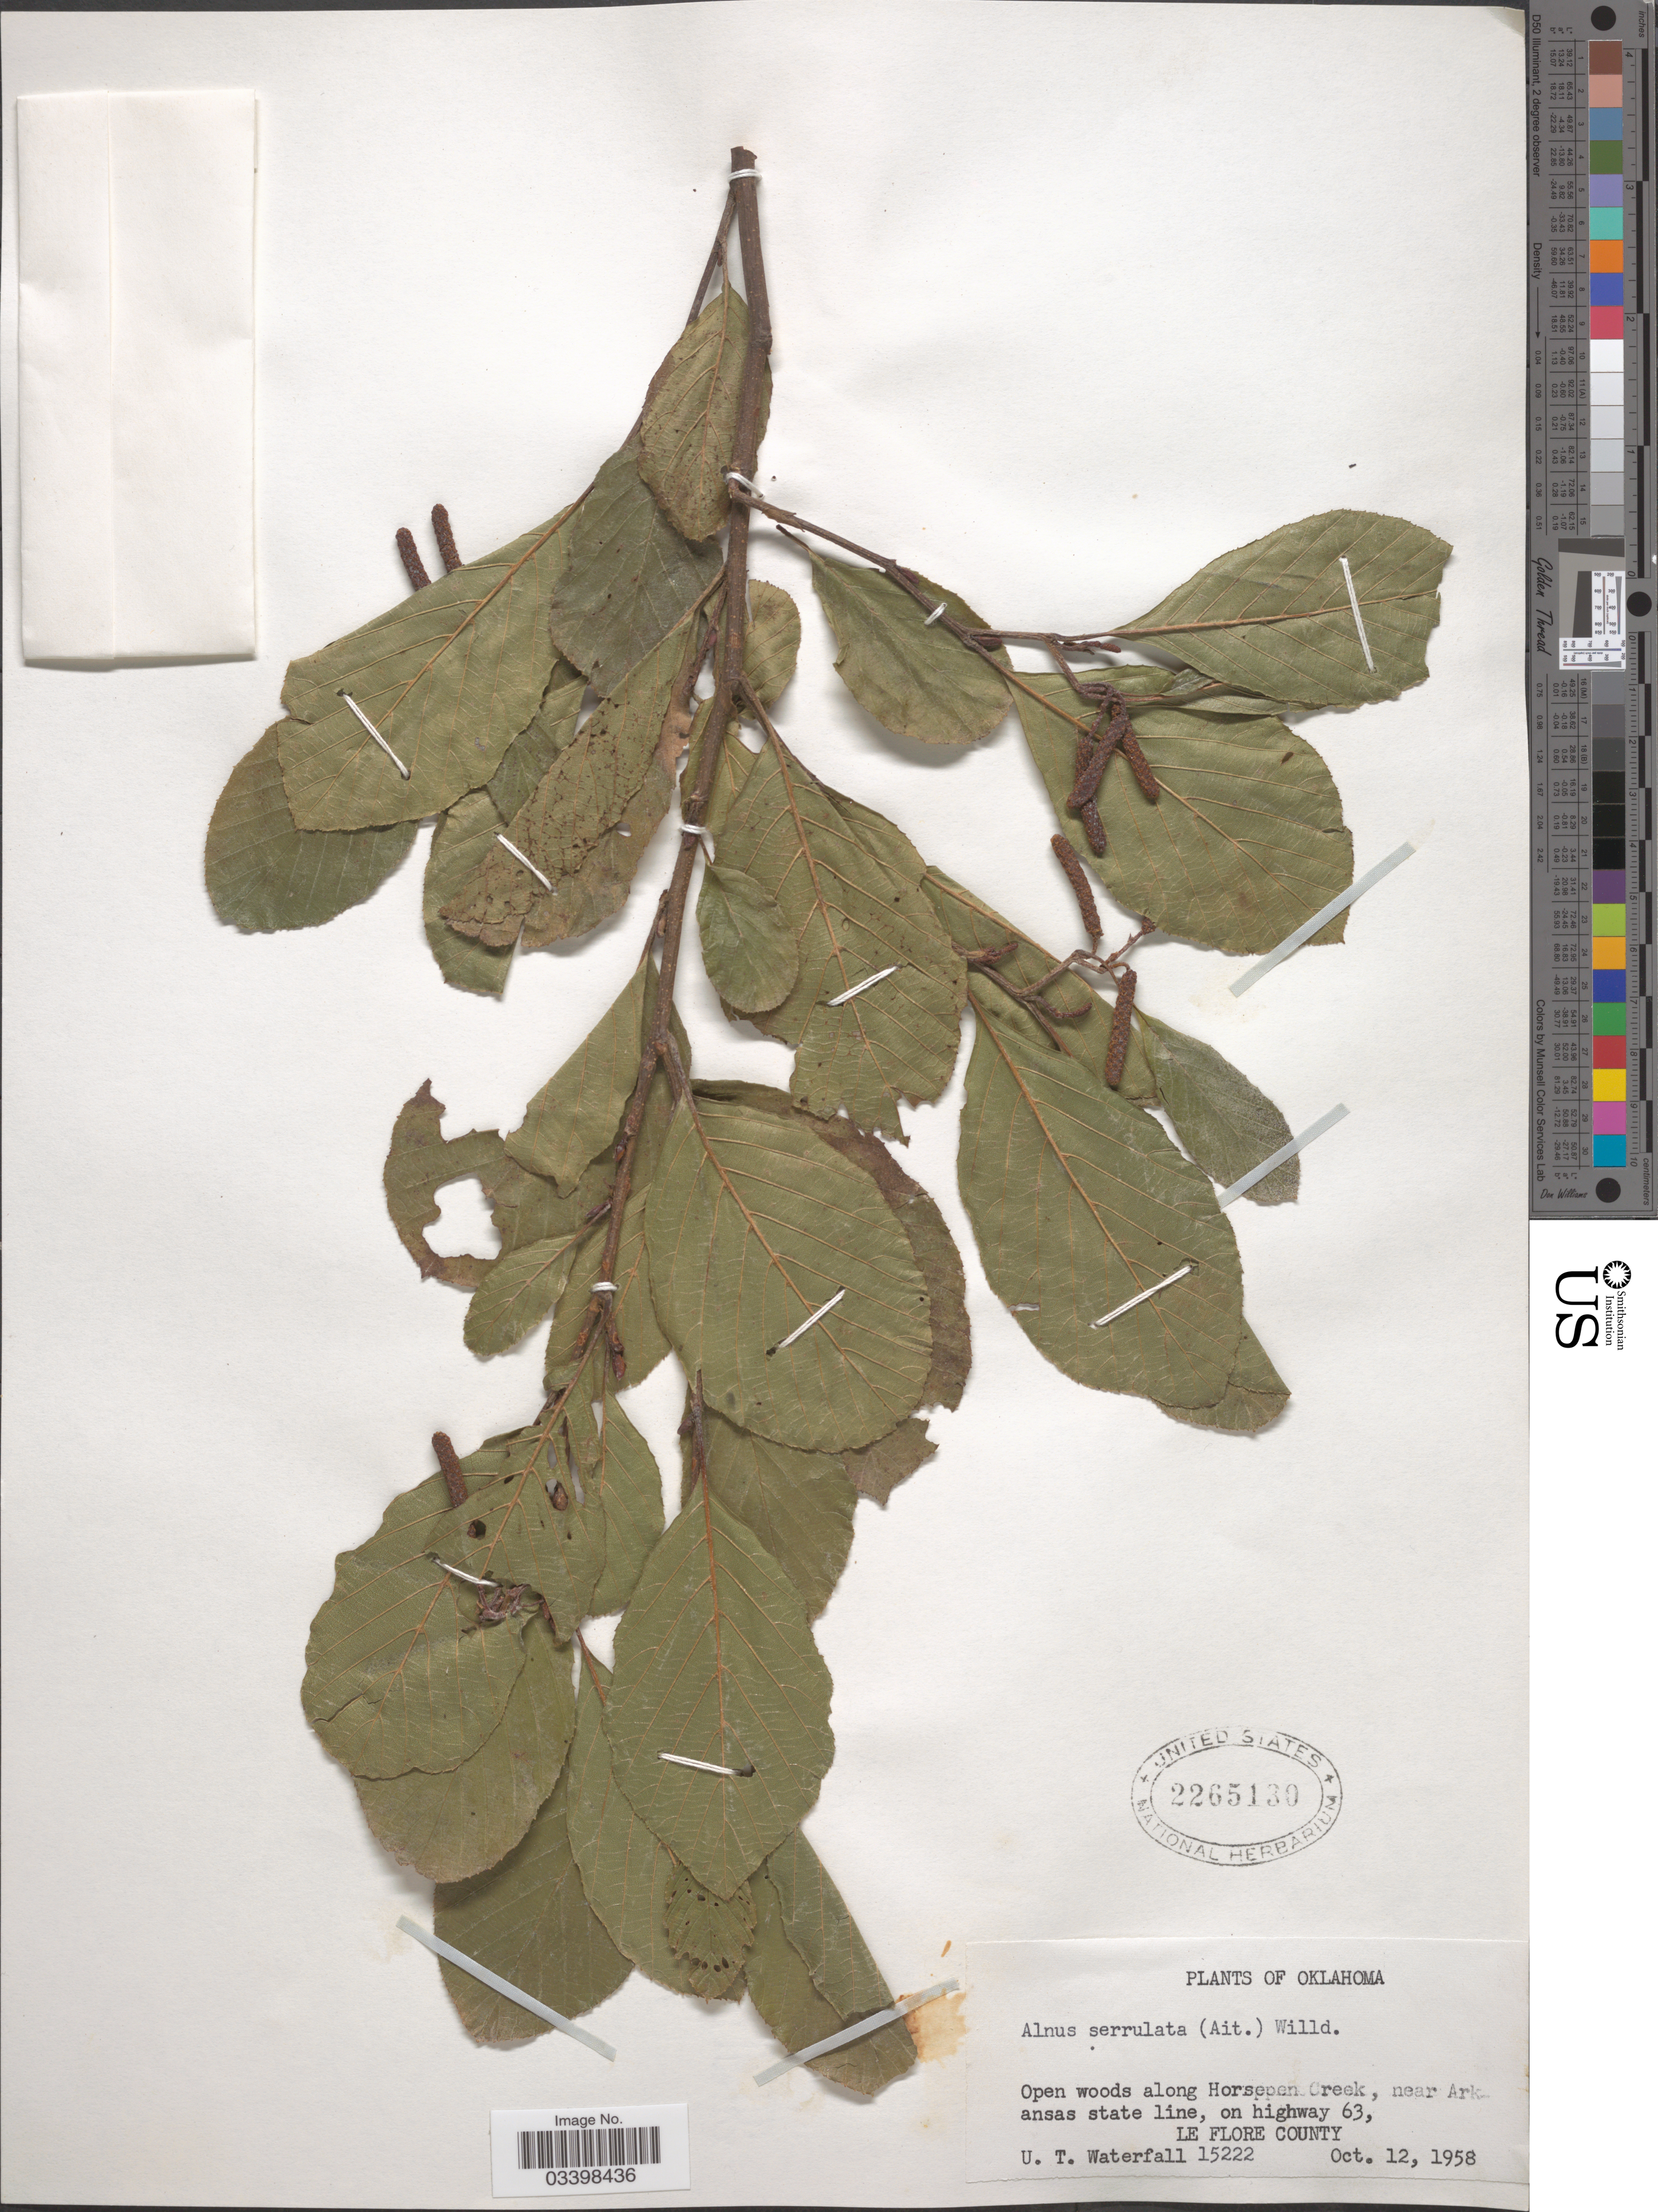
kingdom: Plantae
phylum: Tracheophyta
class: Magnoliopsida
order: Fagales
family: Betulaceae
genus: Alnus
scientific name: Alnus serrulata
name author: (Aiton) Willd.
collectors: U. T. Waterfall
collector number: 15222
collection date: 1958-10-12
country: United States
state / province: Oklahoma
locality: Along Horsepen Creek, near Arkansas state line, on highway 63, Le Flore County.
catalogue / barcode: US 2265130